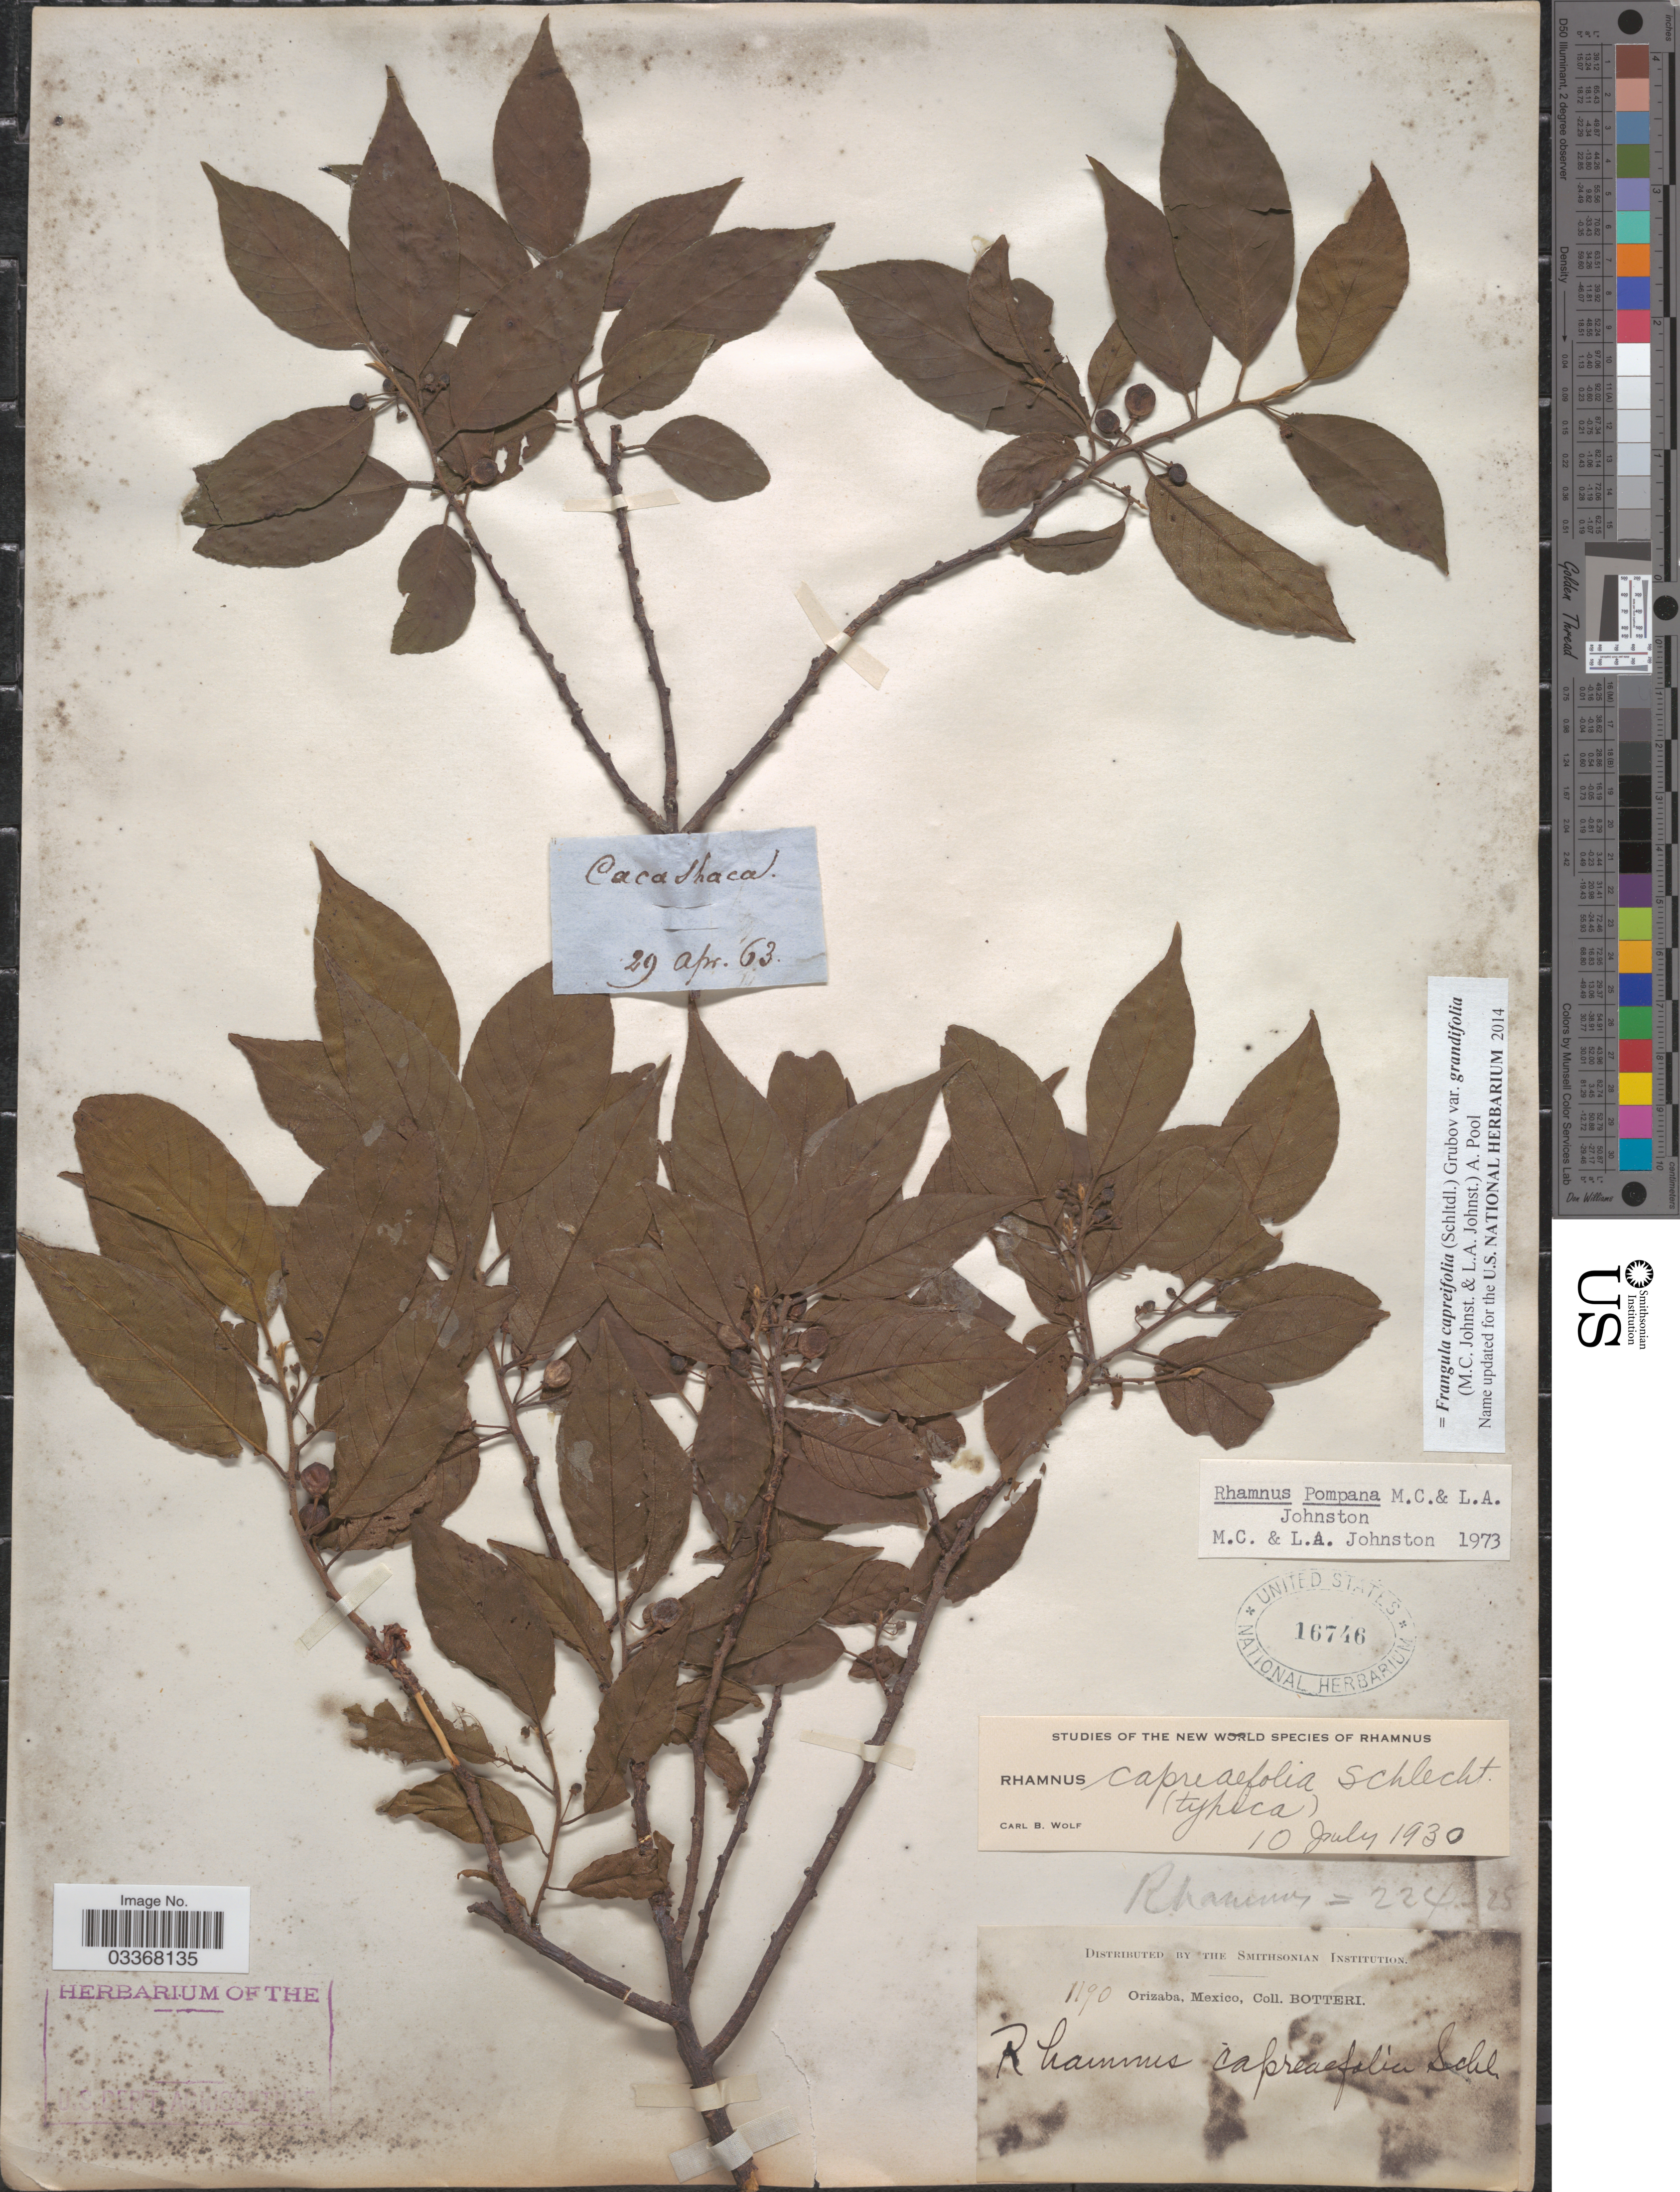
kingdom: Plantae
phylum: Tracheophyta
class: Magnoliopsida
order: Rosales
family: Rhamnaceae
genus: Frangula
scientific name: Frangula capreifolia var. grandifolia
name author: (M.C. Johnst. & L.A. Johnst.) A. Pool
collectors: -. Botteri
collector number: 1190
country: Mexico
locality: Orizaba.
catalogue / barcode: US 16746